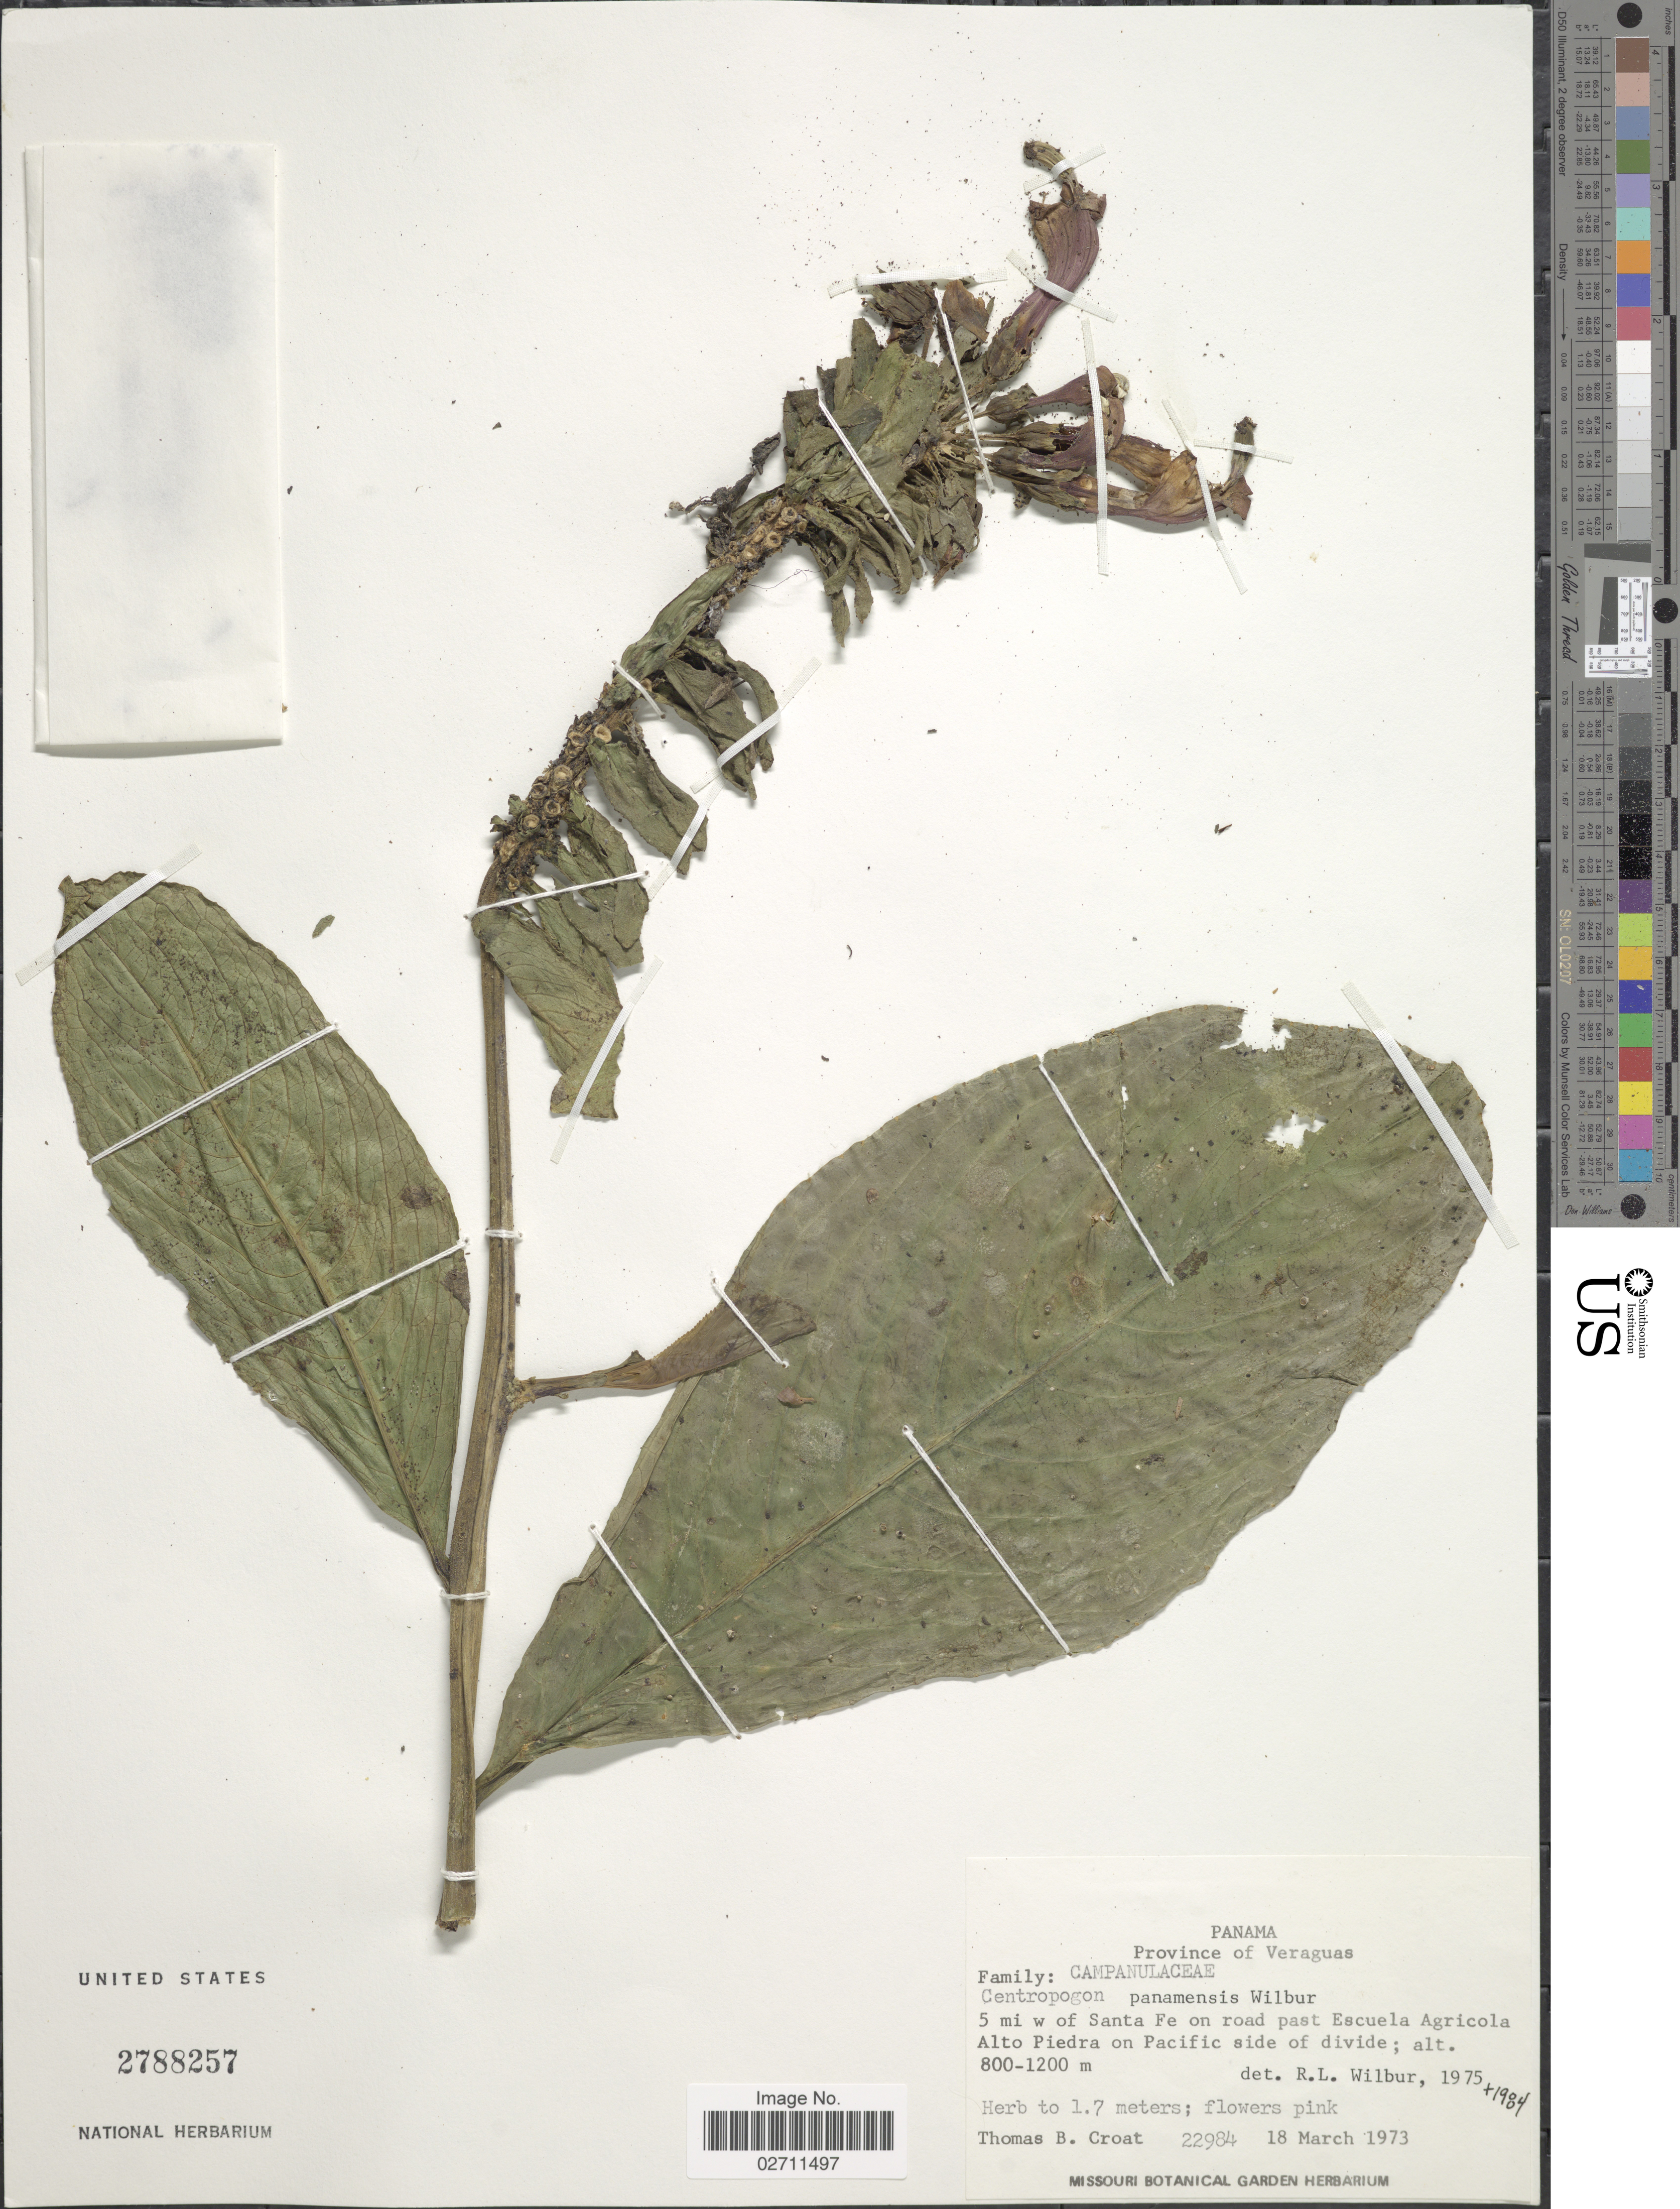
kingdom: Plantae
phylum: Tracheophyta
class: Magnoliopsida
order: Asterales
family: Campanulaceae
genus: Centropogon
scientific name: Centropogon panamensis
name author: Wilbur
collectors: T. B. Croat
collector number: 22984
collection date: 1973-03-18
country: Panama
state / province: Veraguas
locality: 5 mi W of Santa Fe on road past Escuela Agricola Alto Piedra on Pacific side of divide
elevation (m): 800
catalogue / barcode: US 2788257